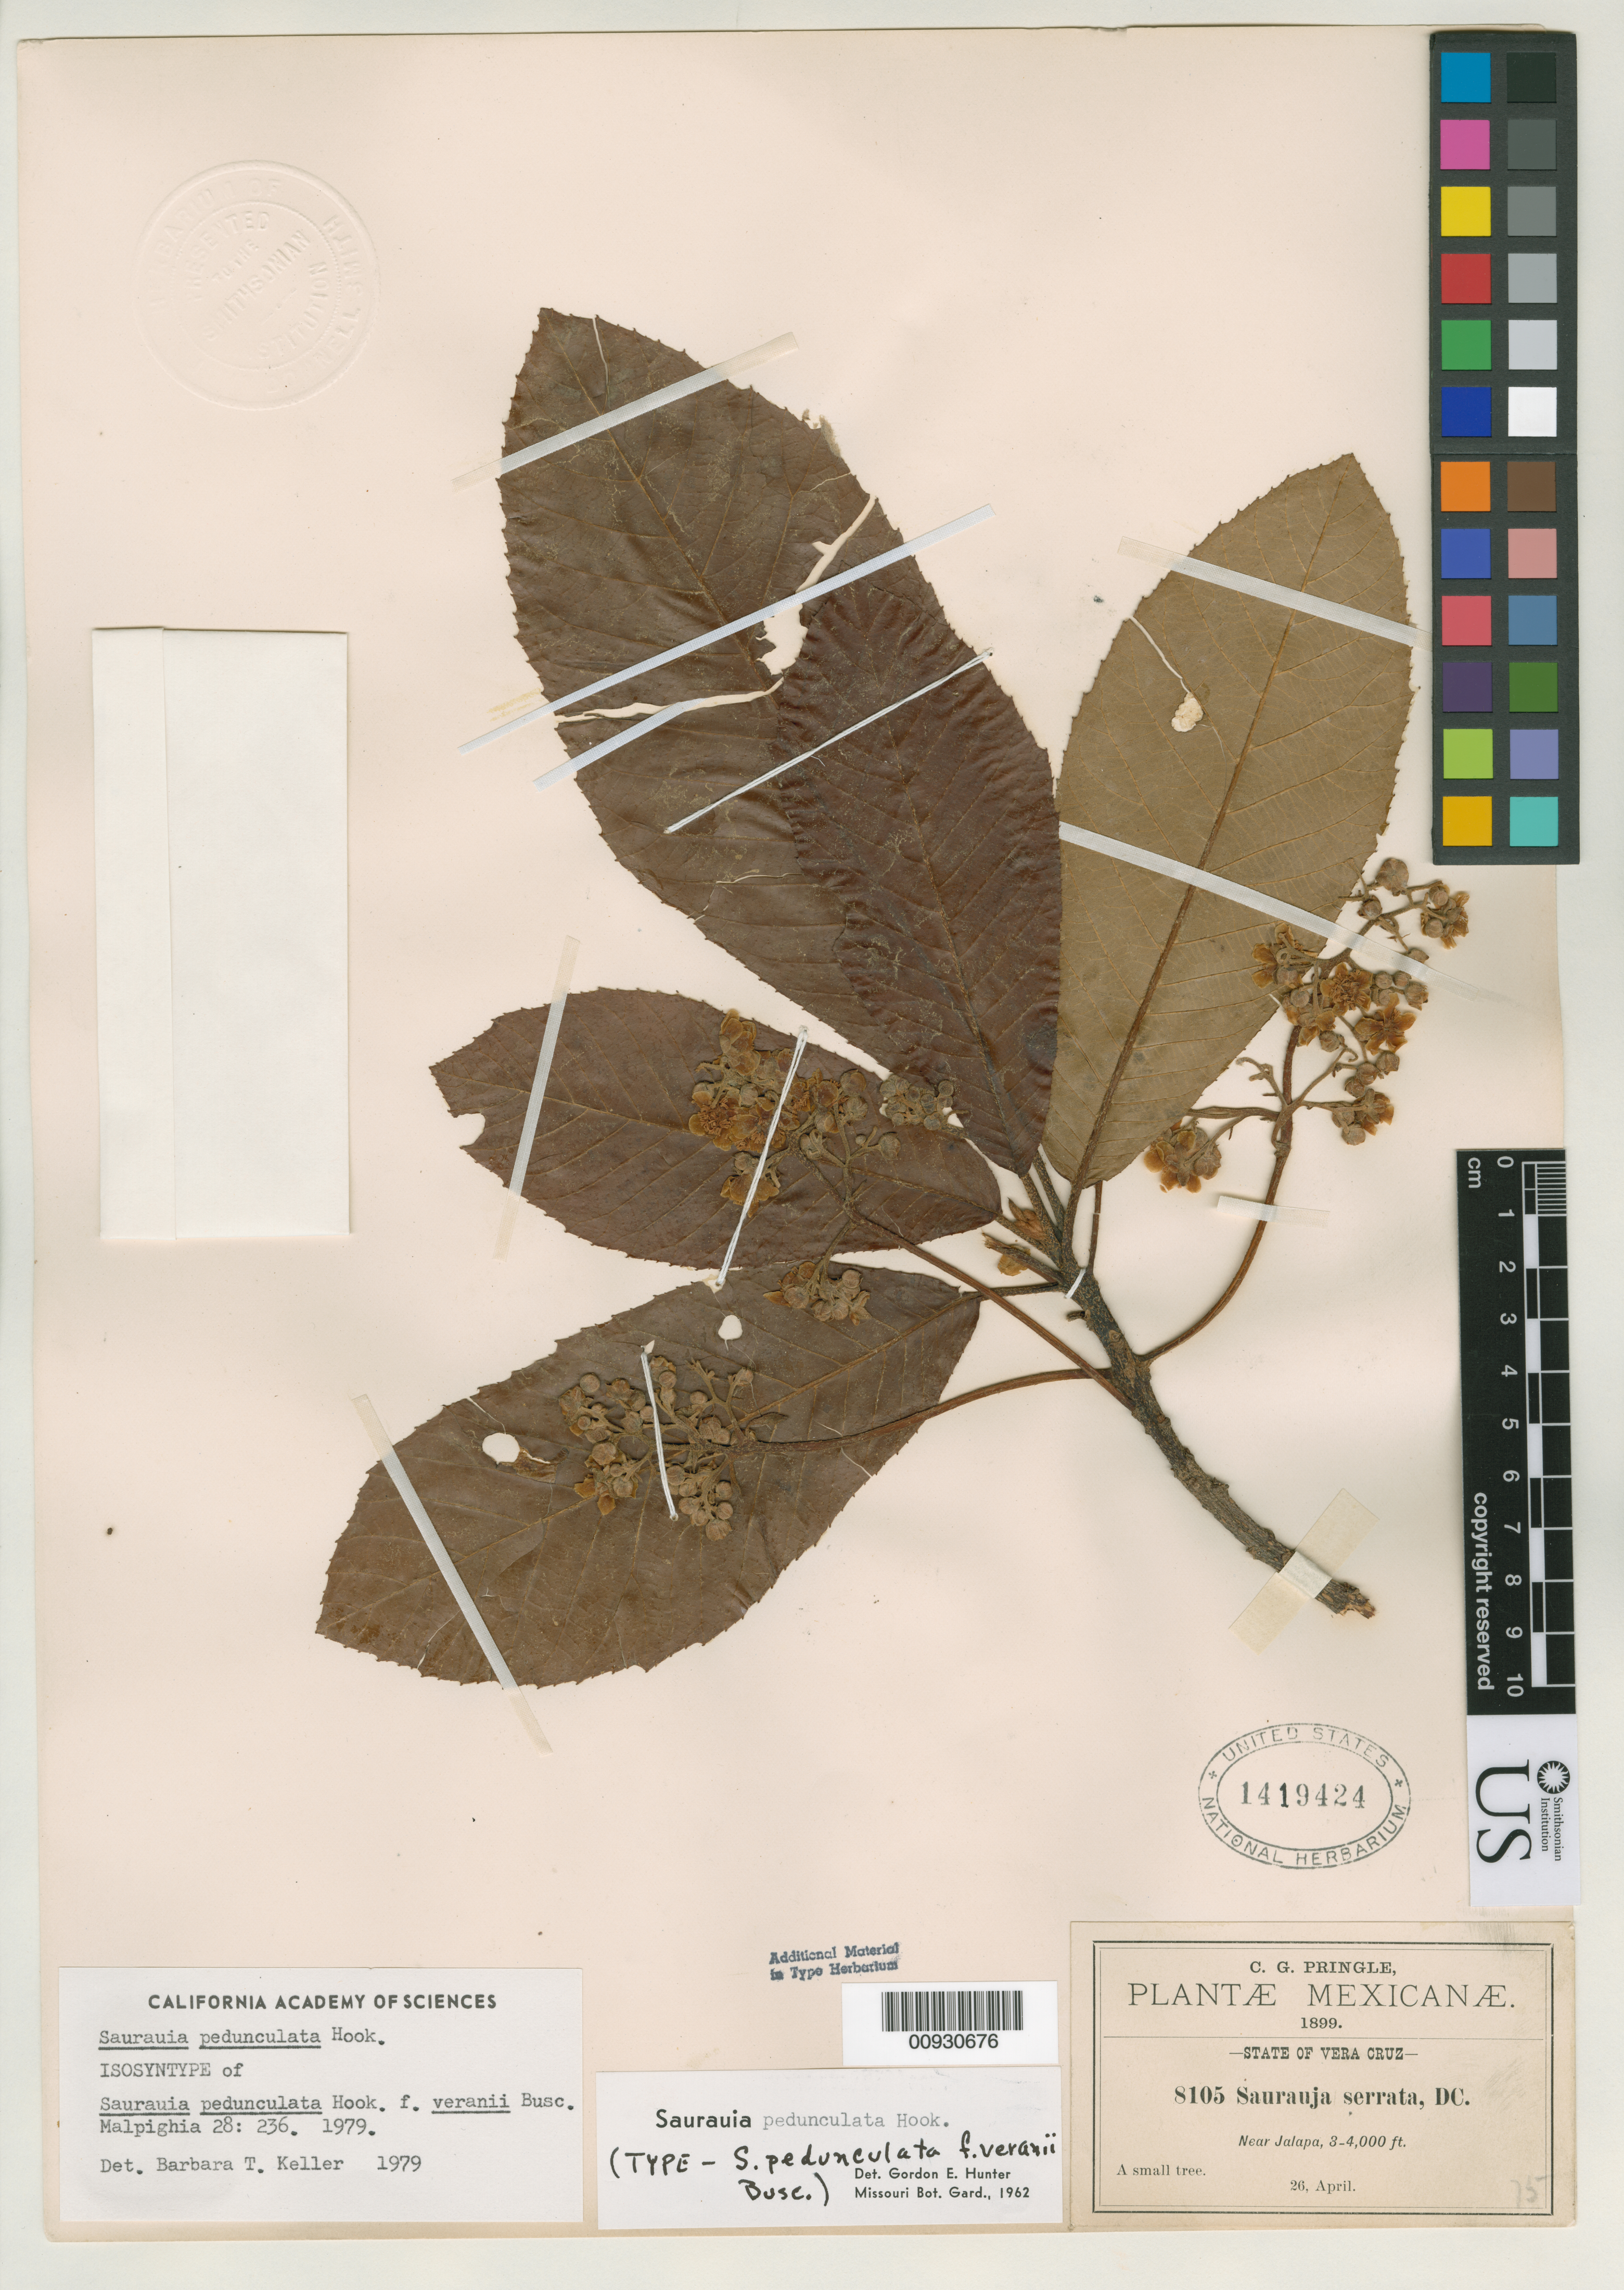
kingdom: Plantae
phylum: Tracheophyta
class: Magnoliopsida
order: Ericales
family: Actinidiaceae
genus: Saurauia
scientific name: Saurauia pedunculata f. veranii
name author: Buscal.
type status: Lectotype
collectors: C. G. Pringle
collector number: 8105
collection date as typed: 26 Apr 1899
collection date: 1899-04-26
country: Mexico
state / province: Veracruz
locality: Near Jalapa.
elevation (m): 914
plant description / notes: One of two collections cited in protologue; effectively lectotypified by Hunter (1966) but specific sheet or herbarium not designated.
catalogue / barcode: US 1419424